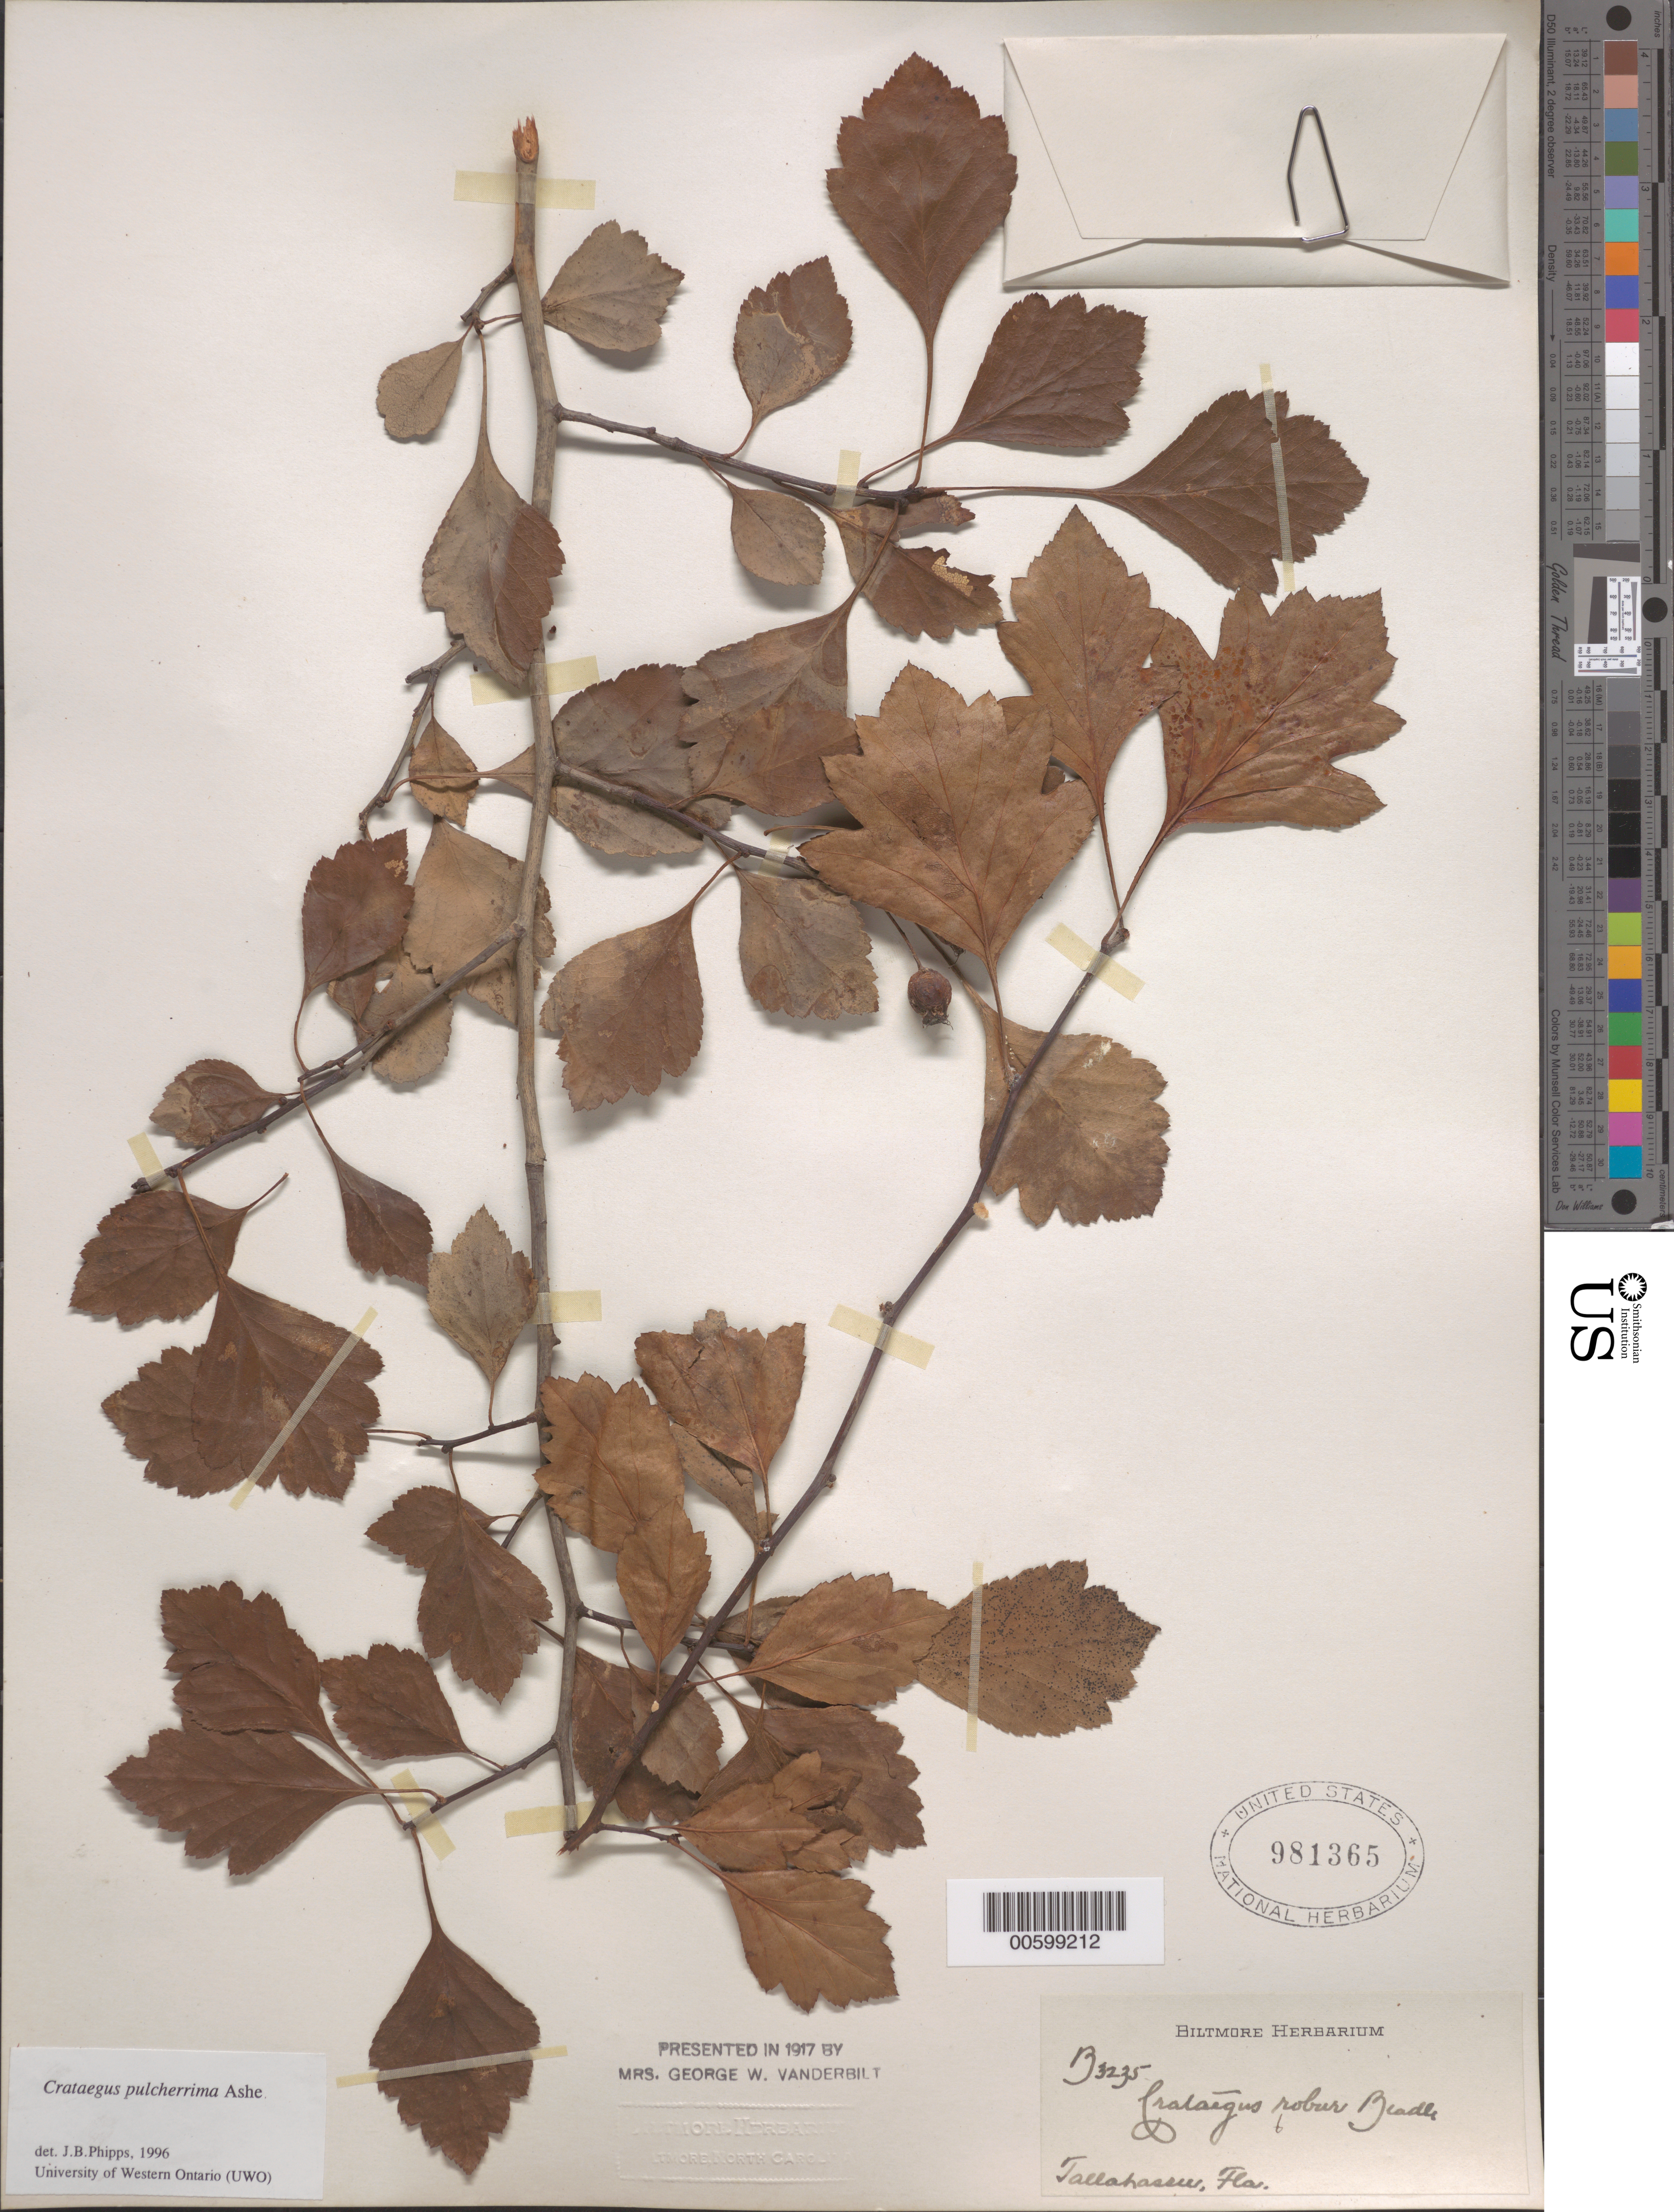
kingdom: Plantae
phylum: Tracheophyta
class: Magnoliopsida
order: Rosales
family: Rosaceae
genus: Crataegus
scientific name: Crataegus pulcherrima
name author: Ashe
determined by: Phipps, James B., (UWO), University of Western Ontario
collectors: ex herb. Biltmore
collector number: B3235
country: United States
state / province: Florida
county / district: Leon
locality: Tallahassee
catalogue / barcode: US 981365